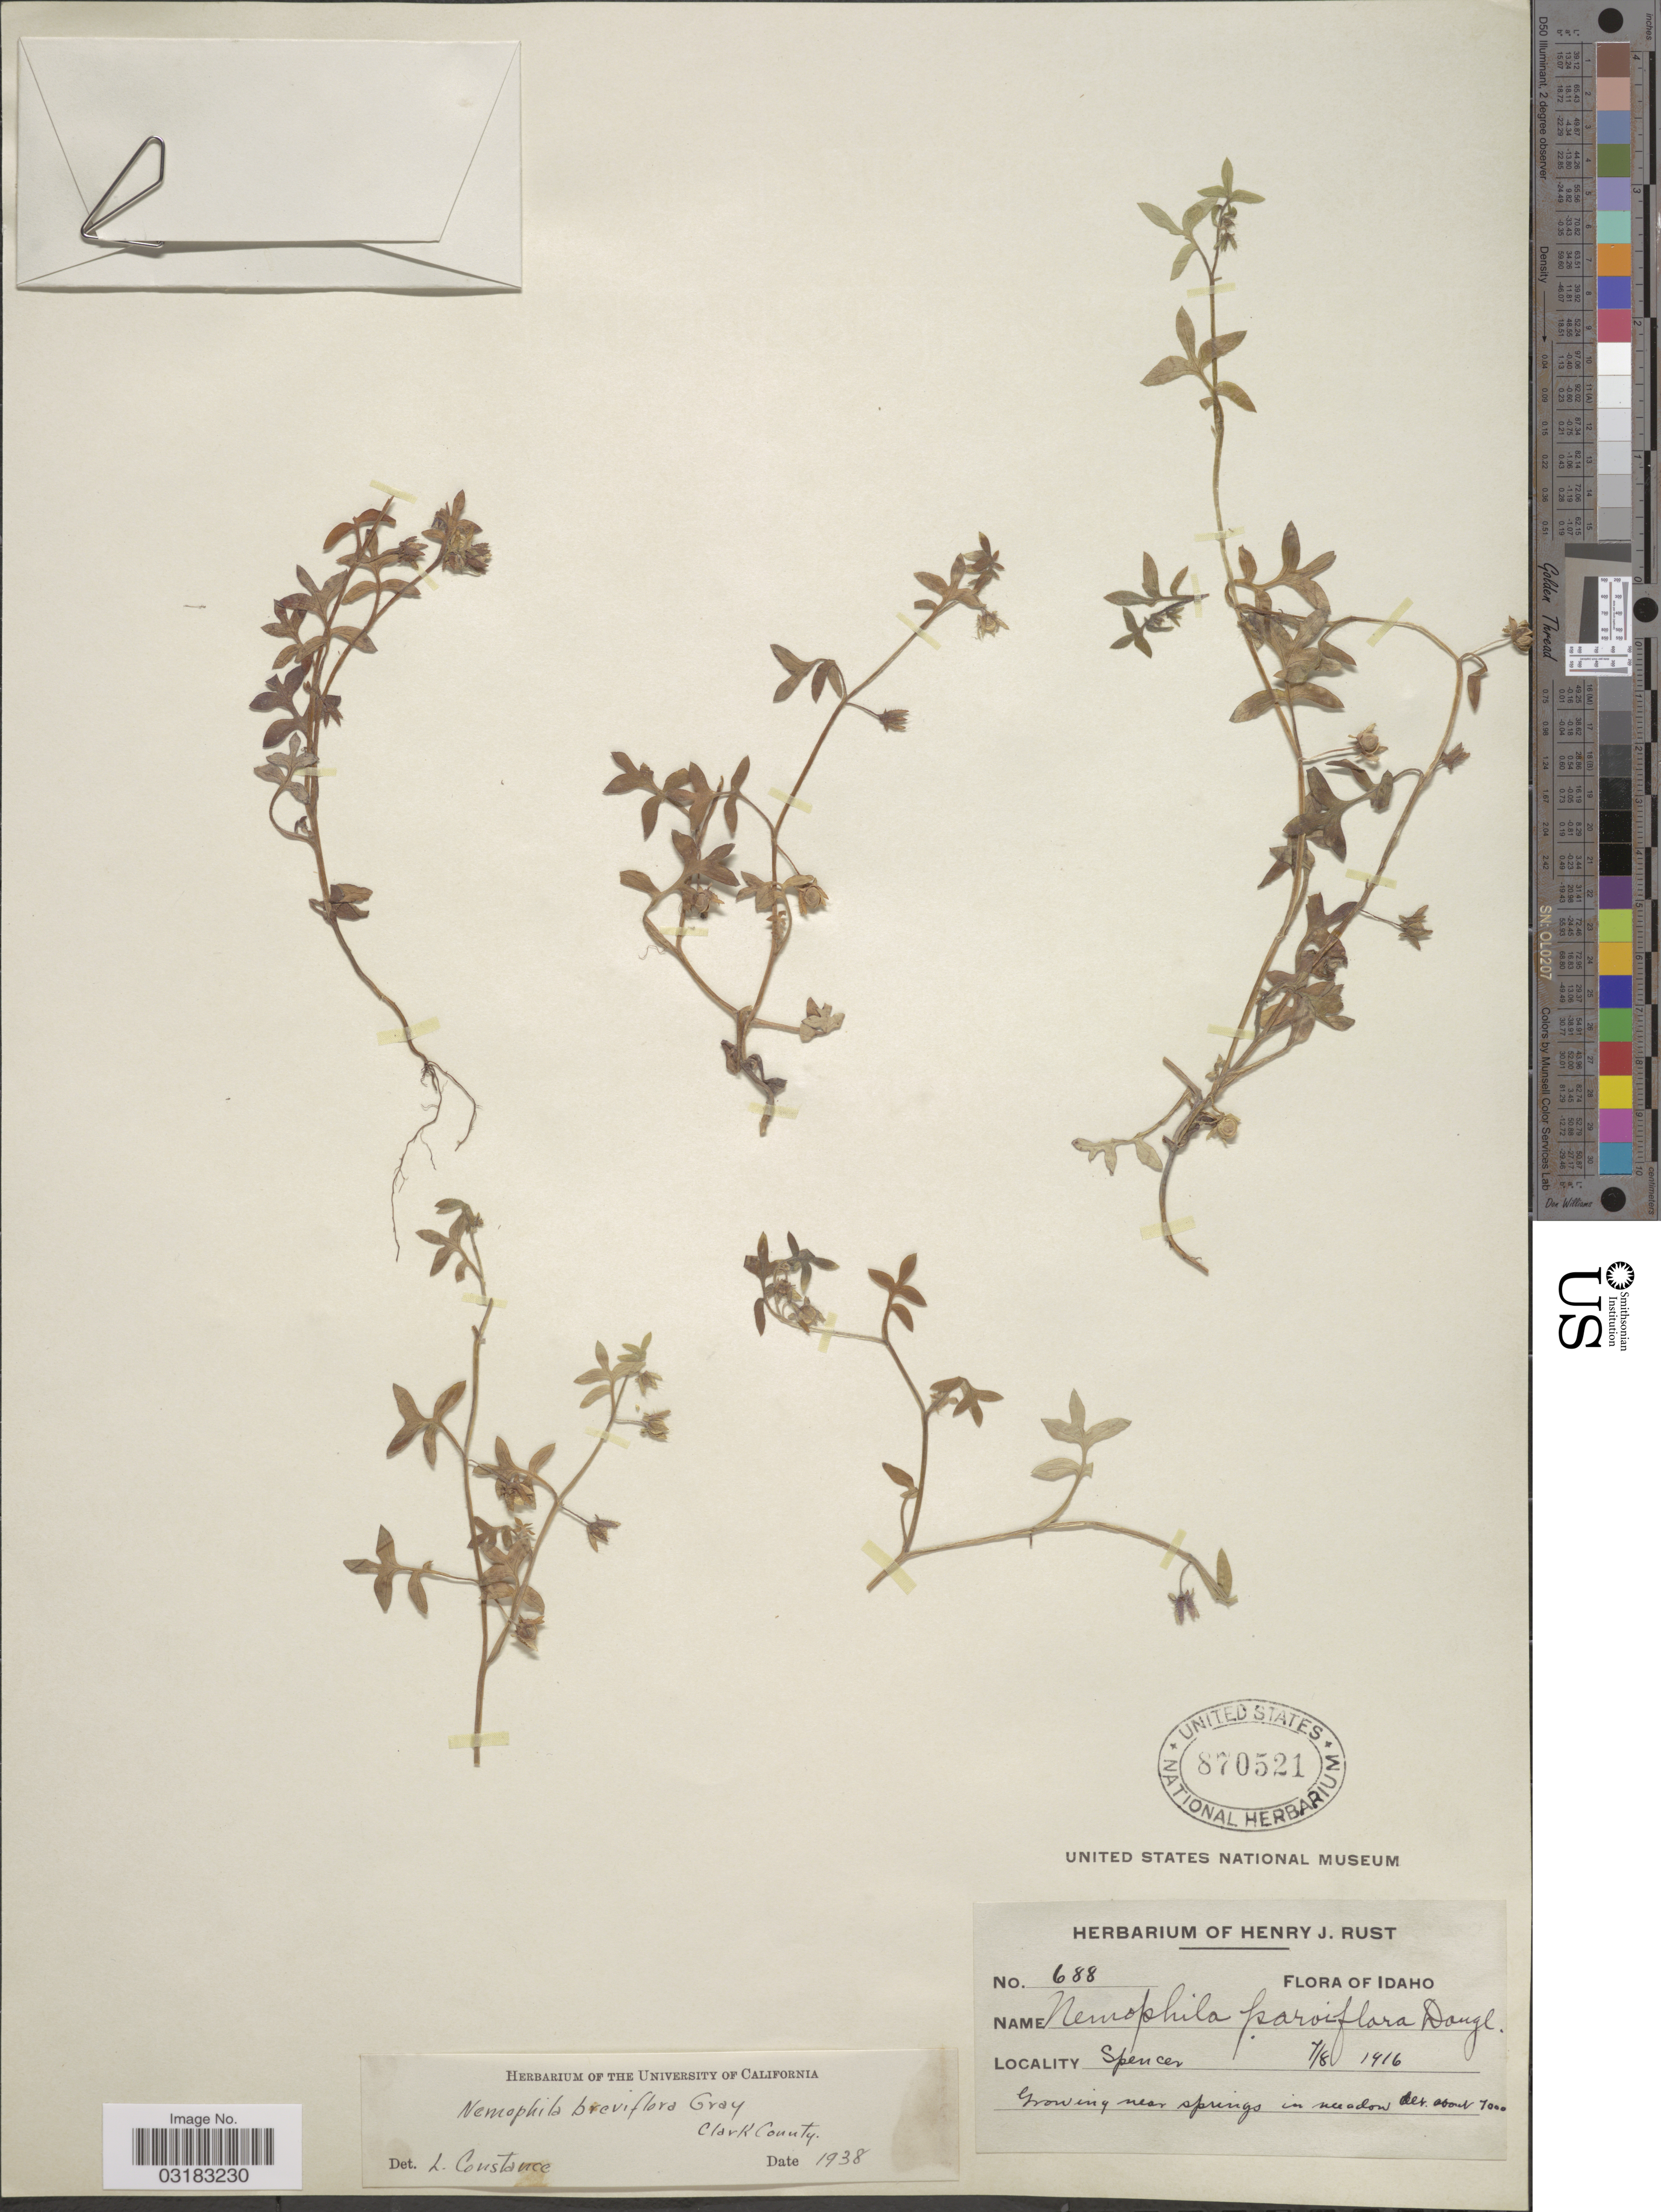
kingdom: Plantae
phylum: Tracheophyta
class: Magnoliopsida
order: Boraginales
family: Hydrophyllaceae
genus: Nemophila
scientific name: Nemophila breviflora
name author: A. Gray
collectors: ex herb. Henry J. Rust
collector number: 688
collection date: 1916-07-08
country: United States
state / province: Idaho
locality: Spencer.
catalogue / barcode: US 870521